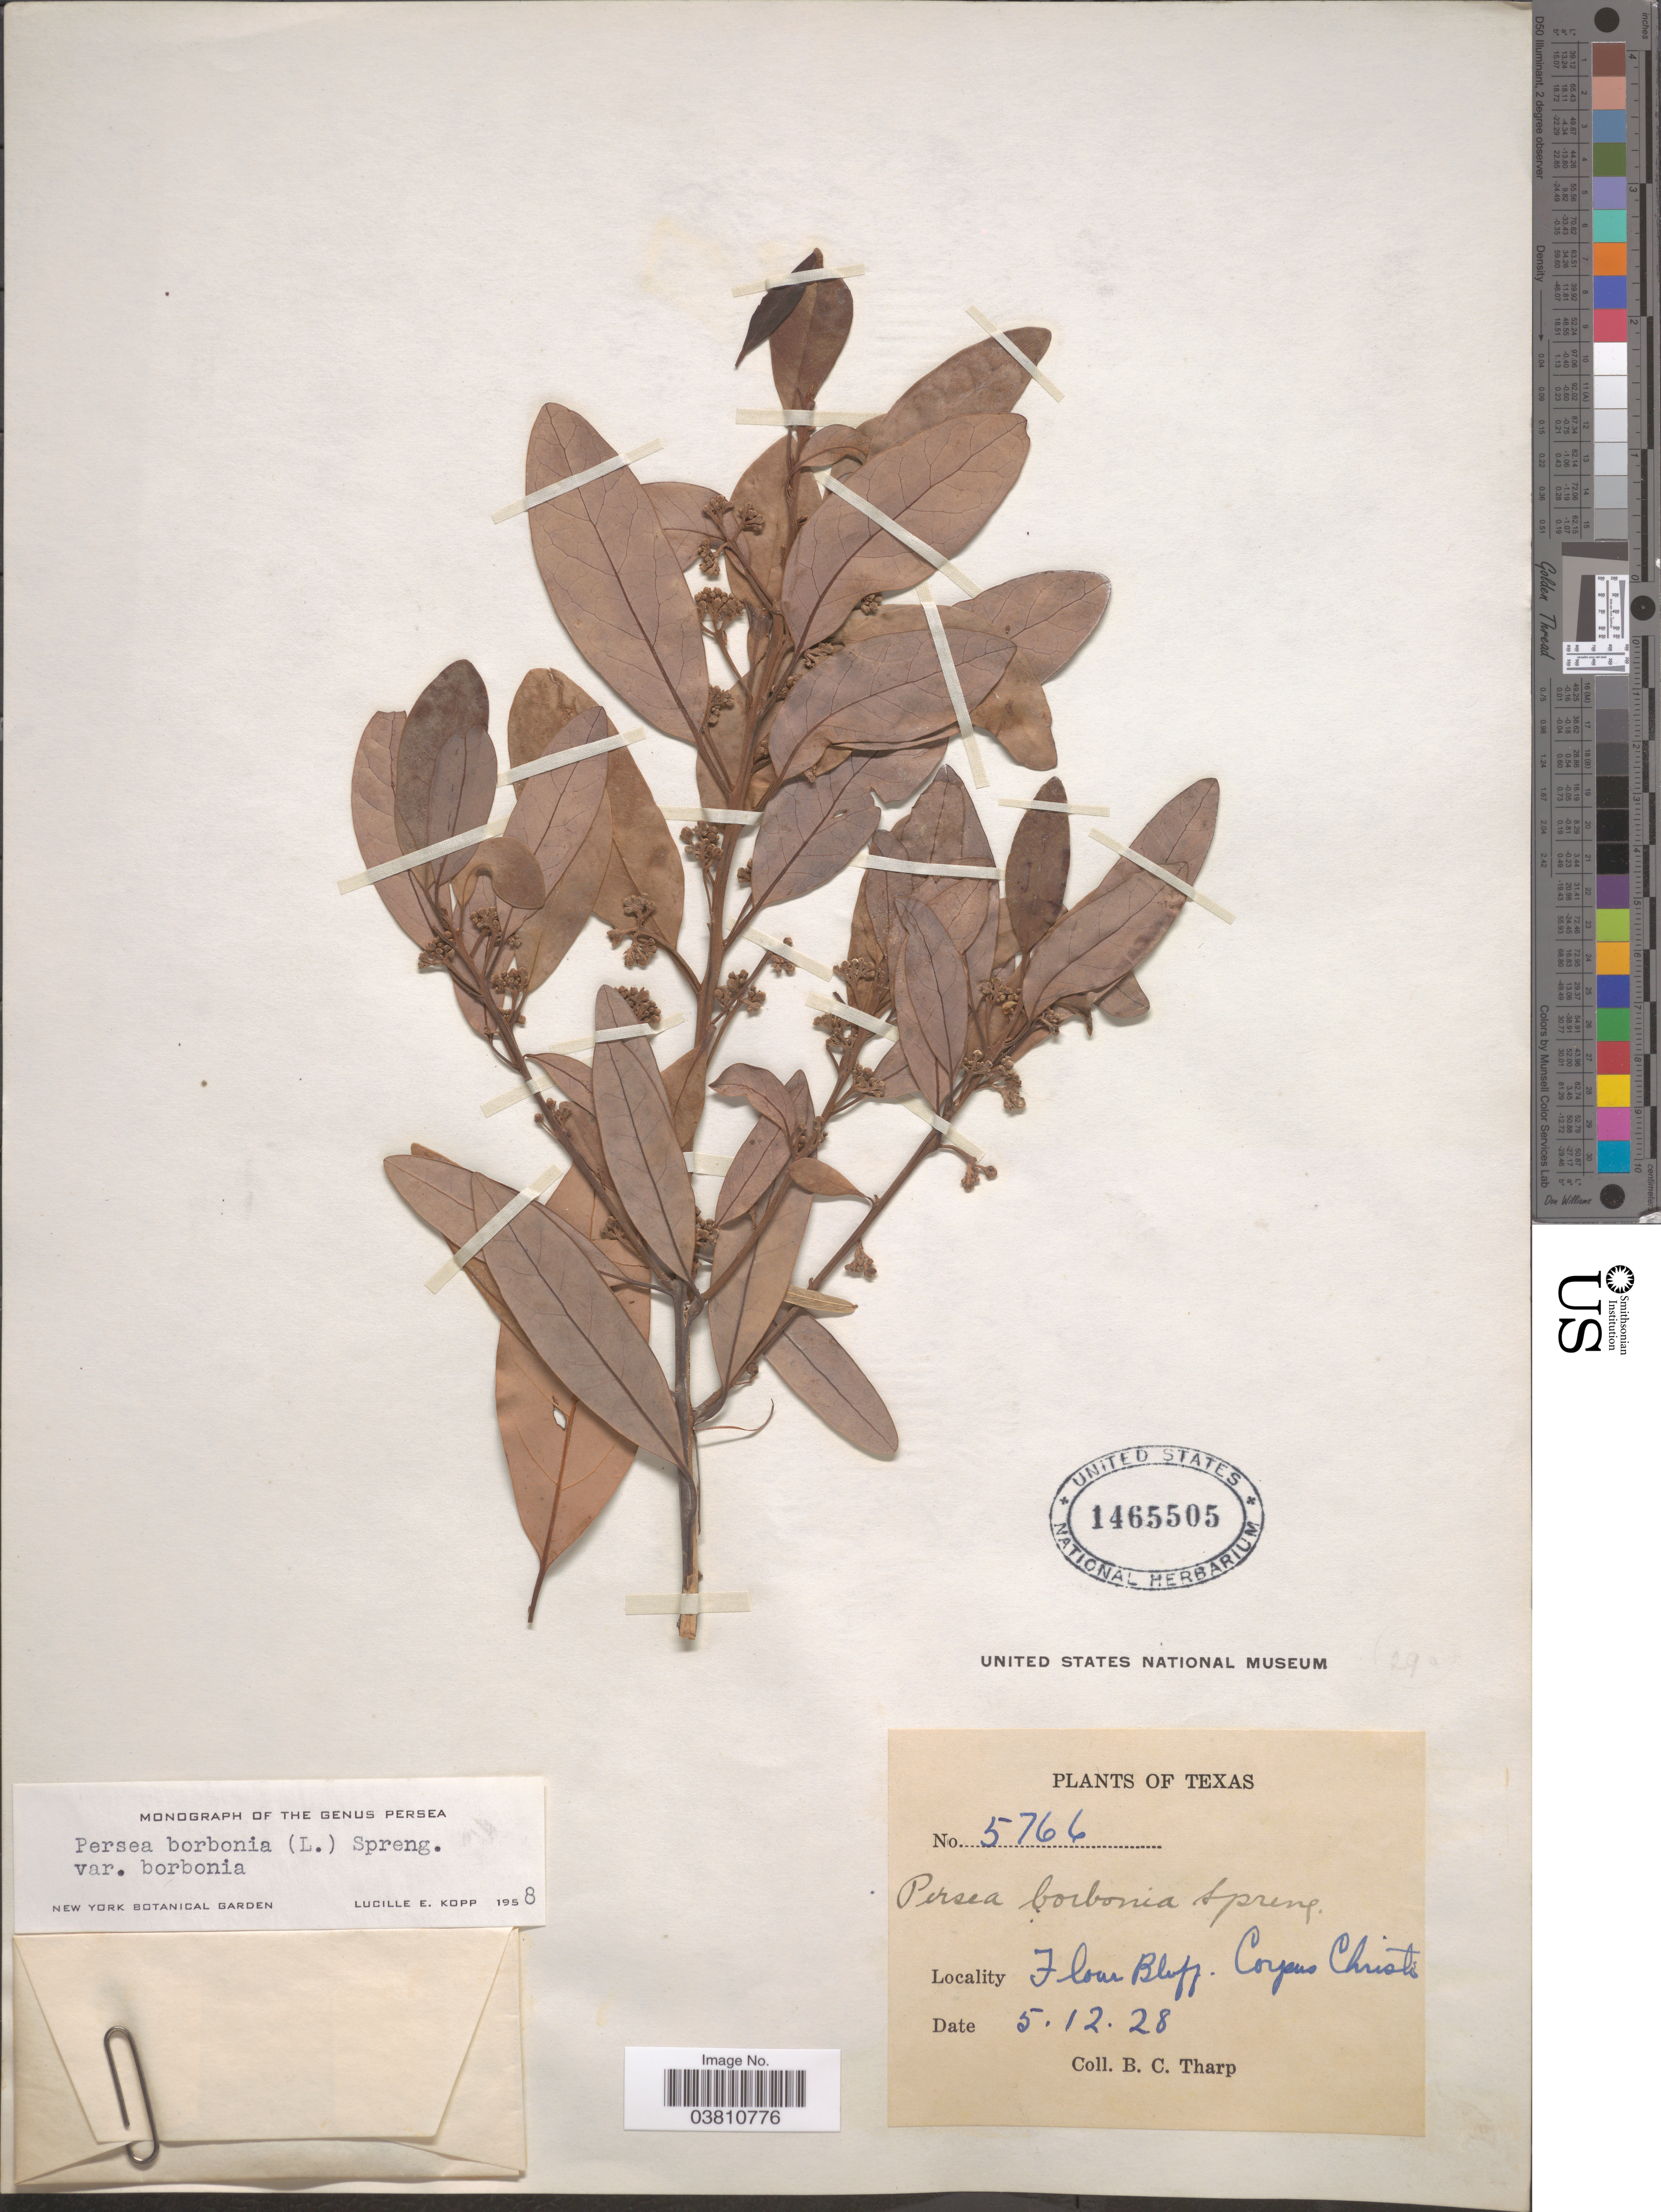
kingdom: Plantae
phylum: Tracheophyta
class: Magnoliopsida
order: Laurales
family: Lauraceae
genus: Persea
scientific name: Persea borbonia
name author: (L.) Spreng.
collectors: B. C. Tharp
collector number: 5766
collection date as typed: Transcribed d/m/y: 12/5/28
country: United States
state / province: Texas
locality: Flour Bluff. Corpus Christi.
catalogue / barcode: US 1465505